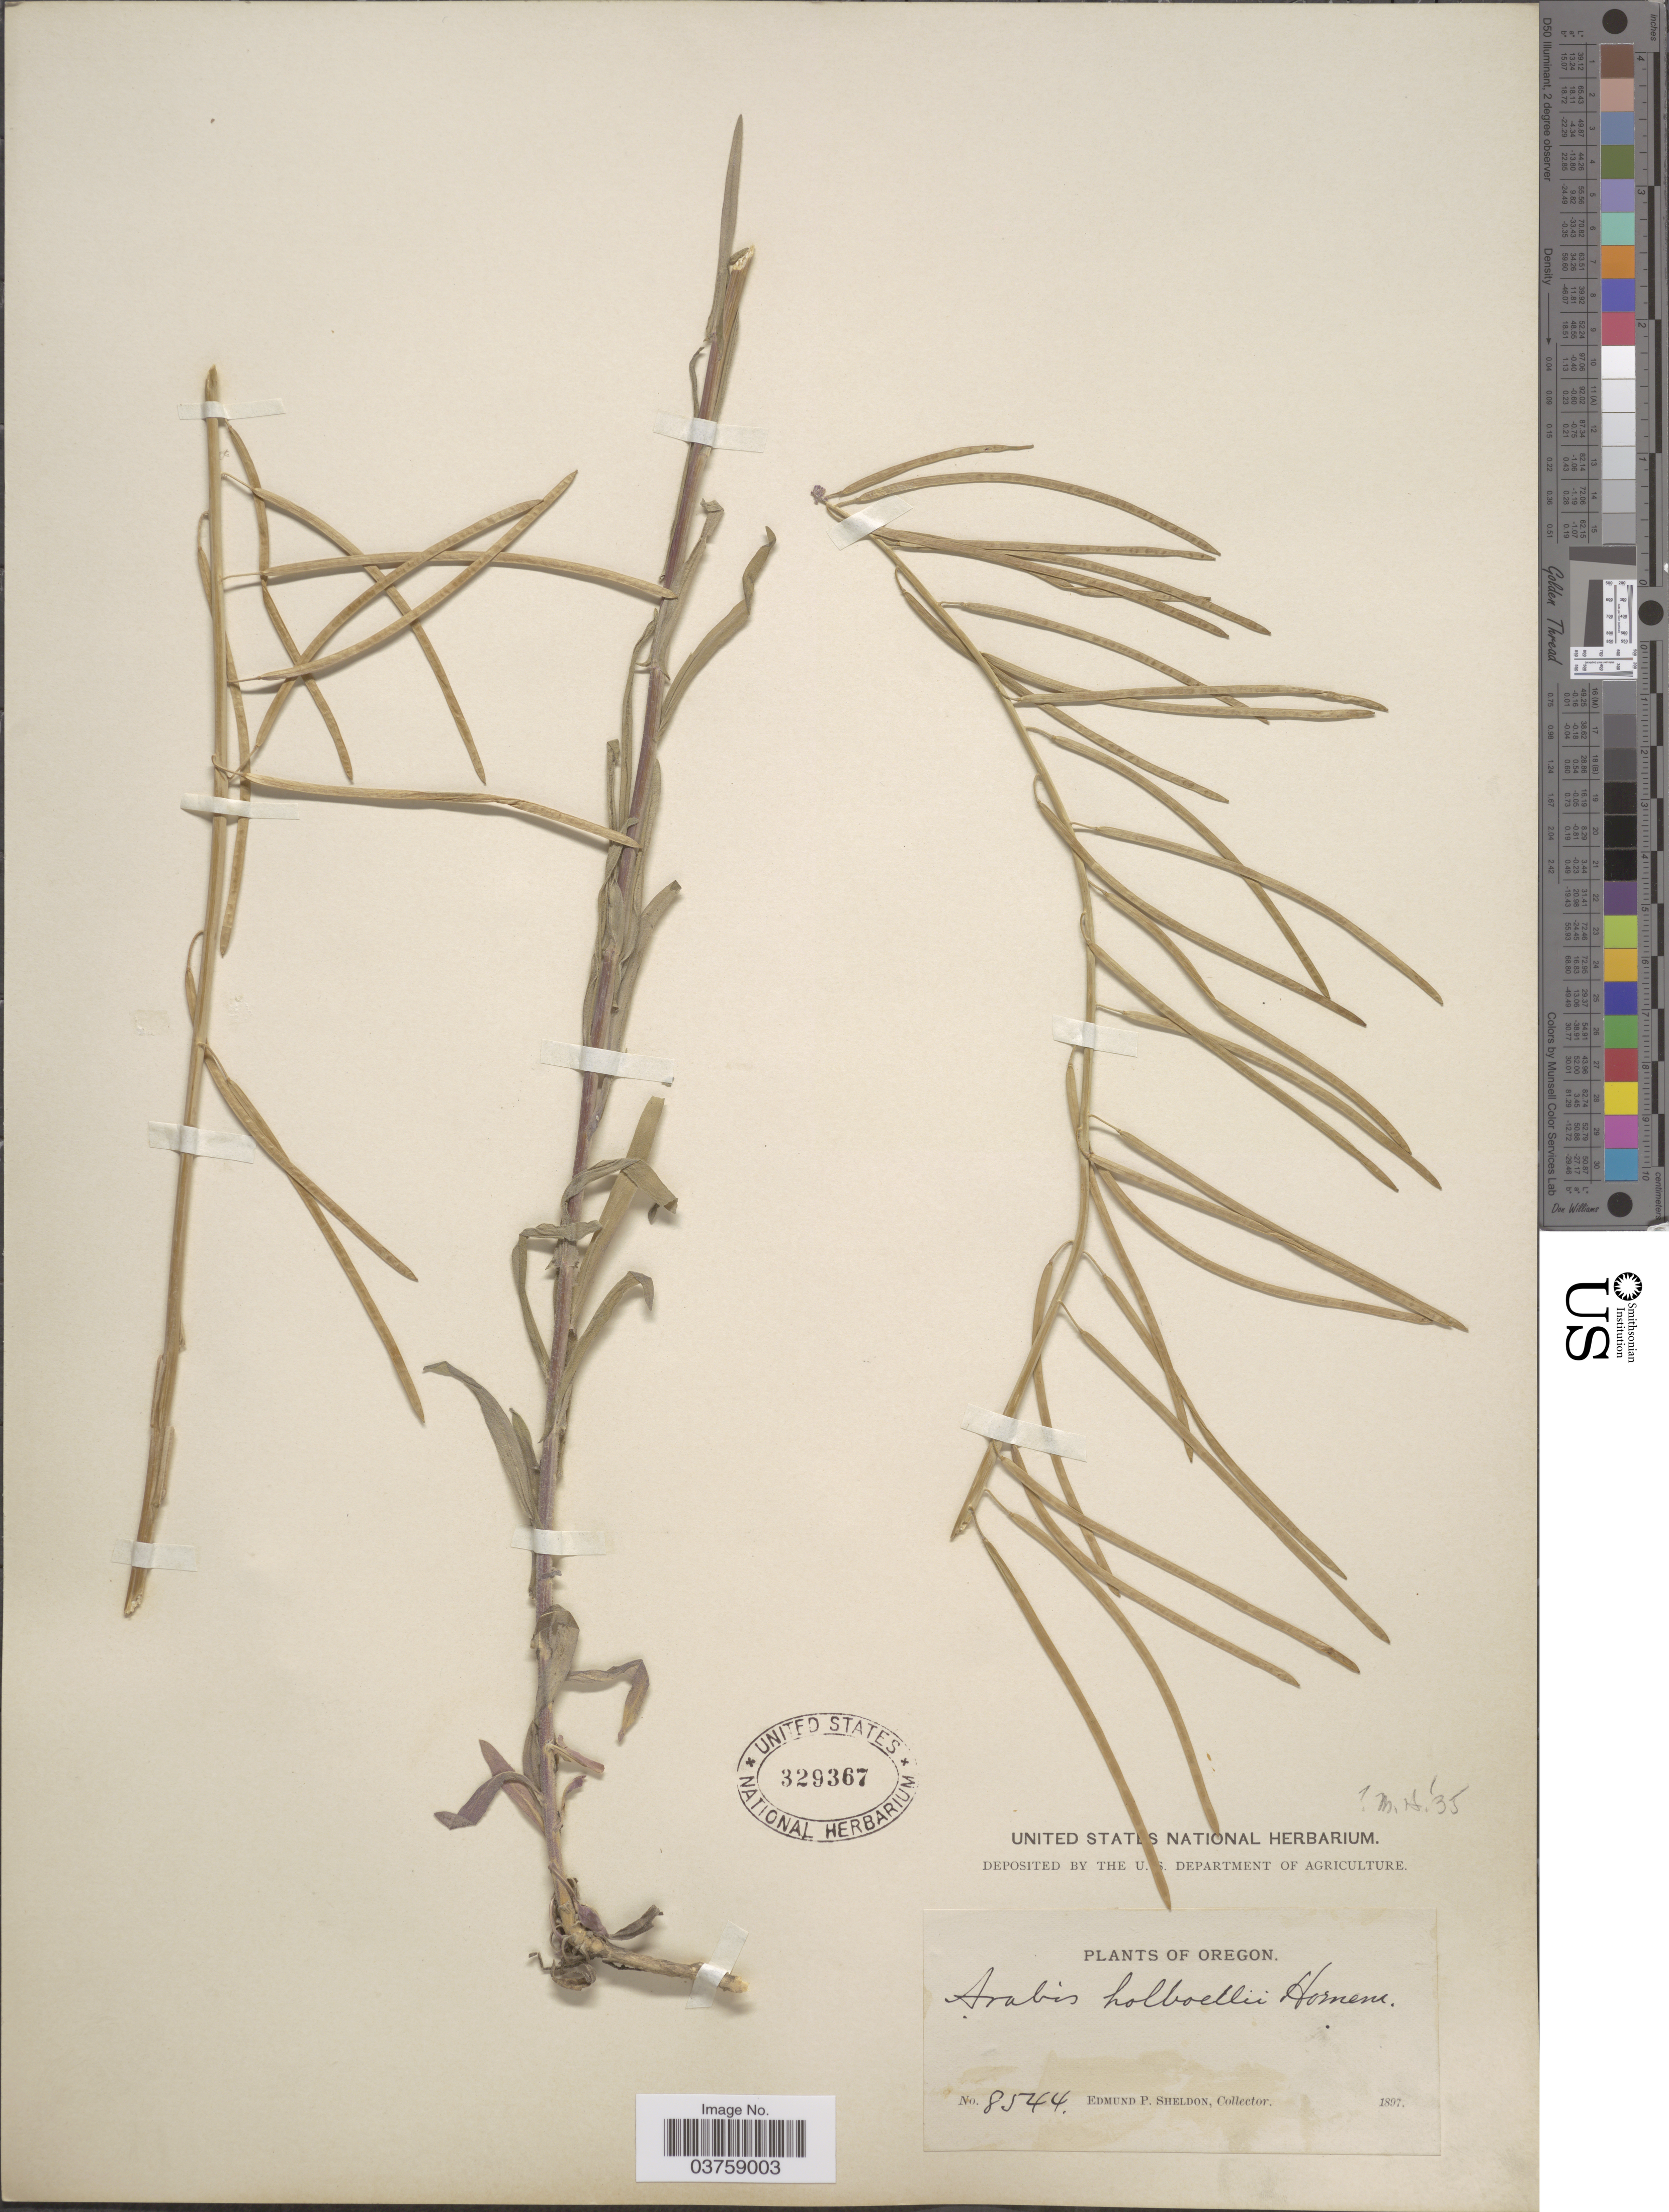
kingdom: Plantae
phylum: Tracheophyta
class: Magnoliopsida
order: Brassicales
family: Brassicaceae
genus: Arabis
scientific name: Arabis sparsiflora var. subvillosa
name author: (S. Watson) Rollins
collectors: E. P. Sheldon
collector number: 8544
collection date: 1897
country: United States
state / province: Oregon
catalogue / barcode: US 329367